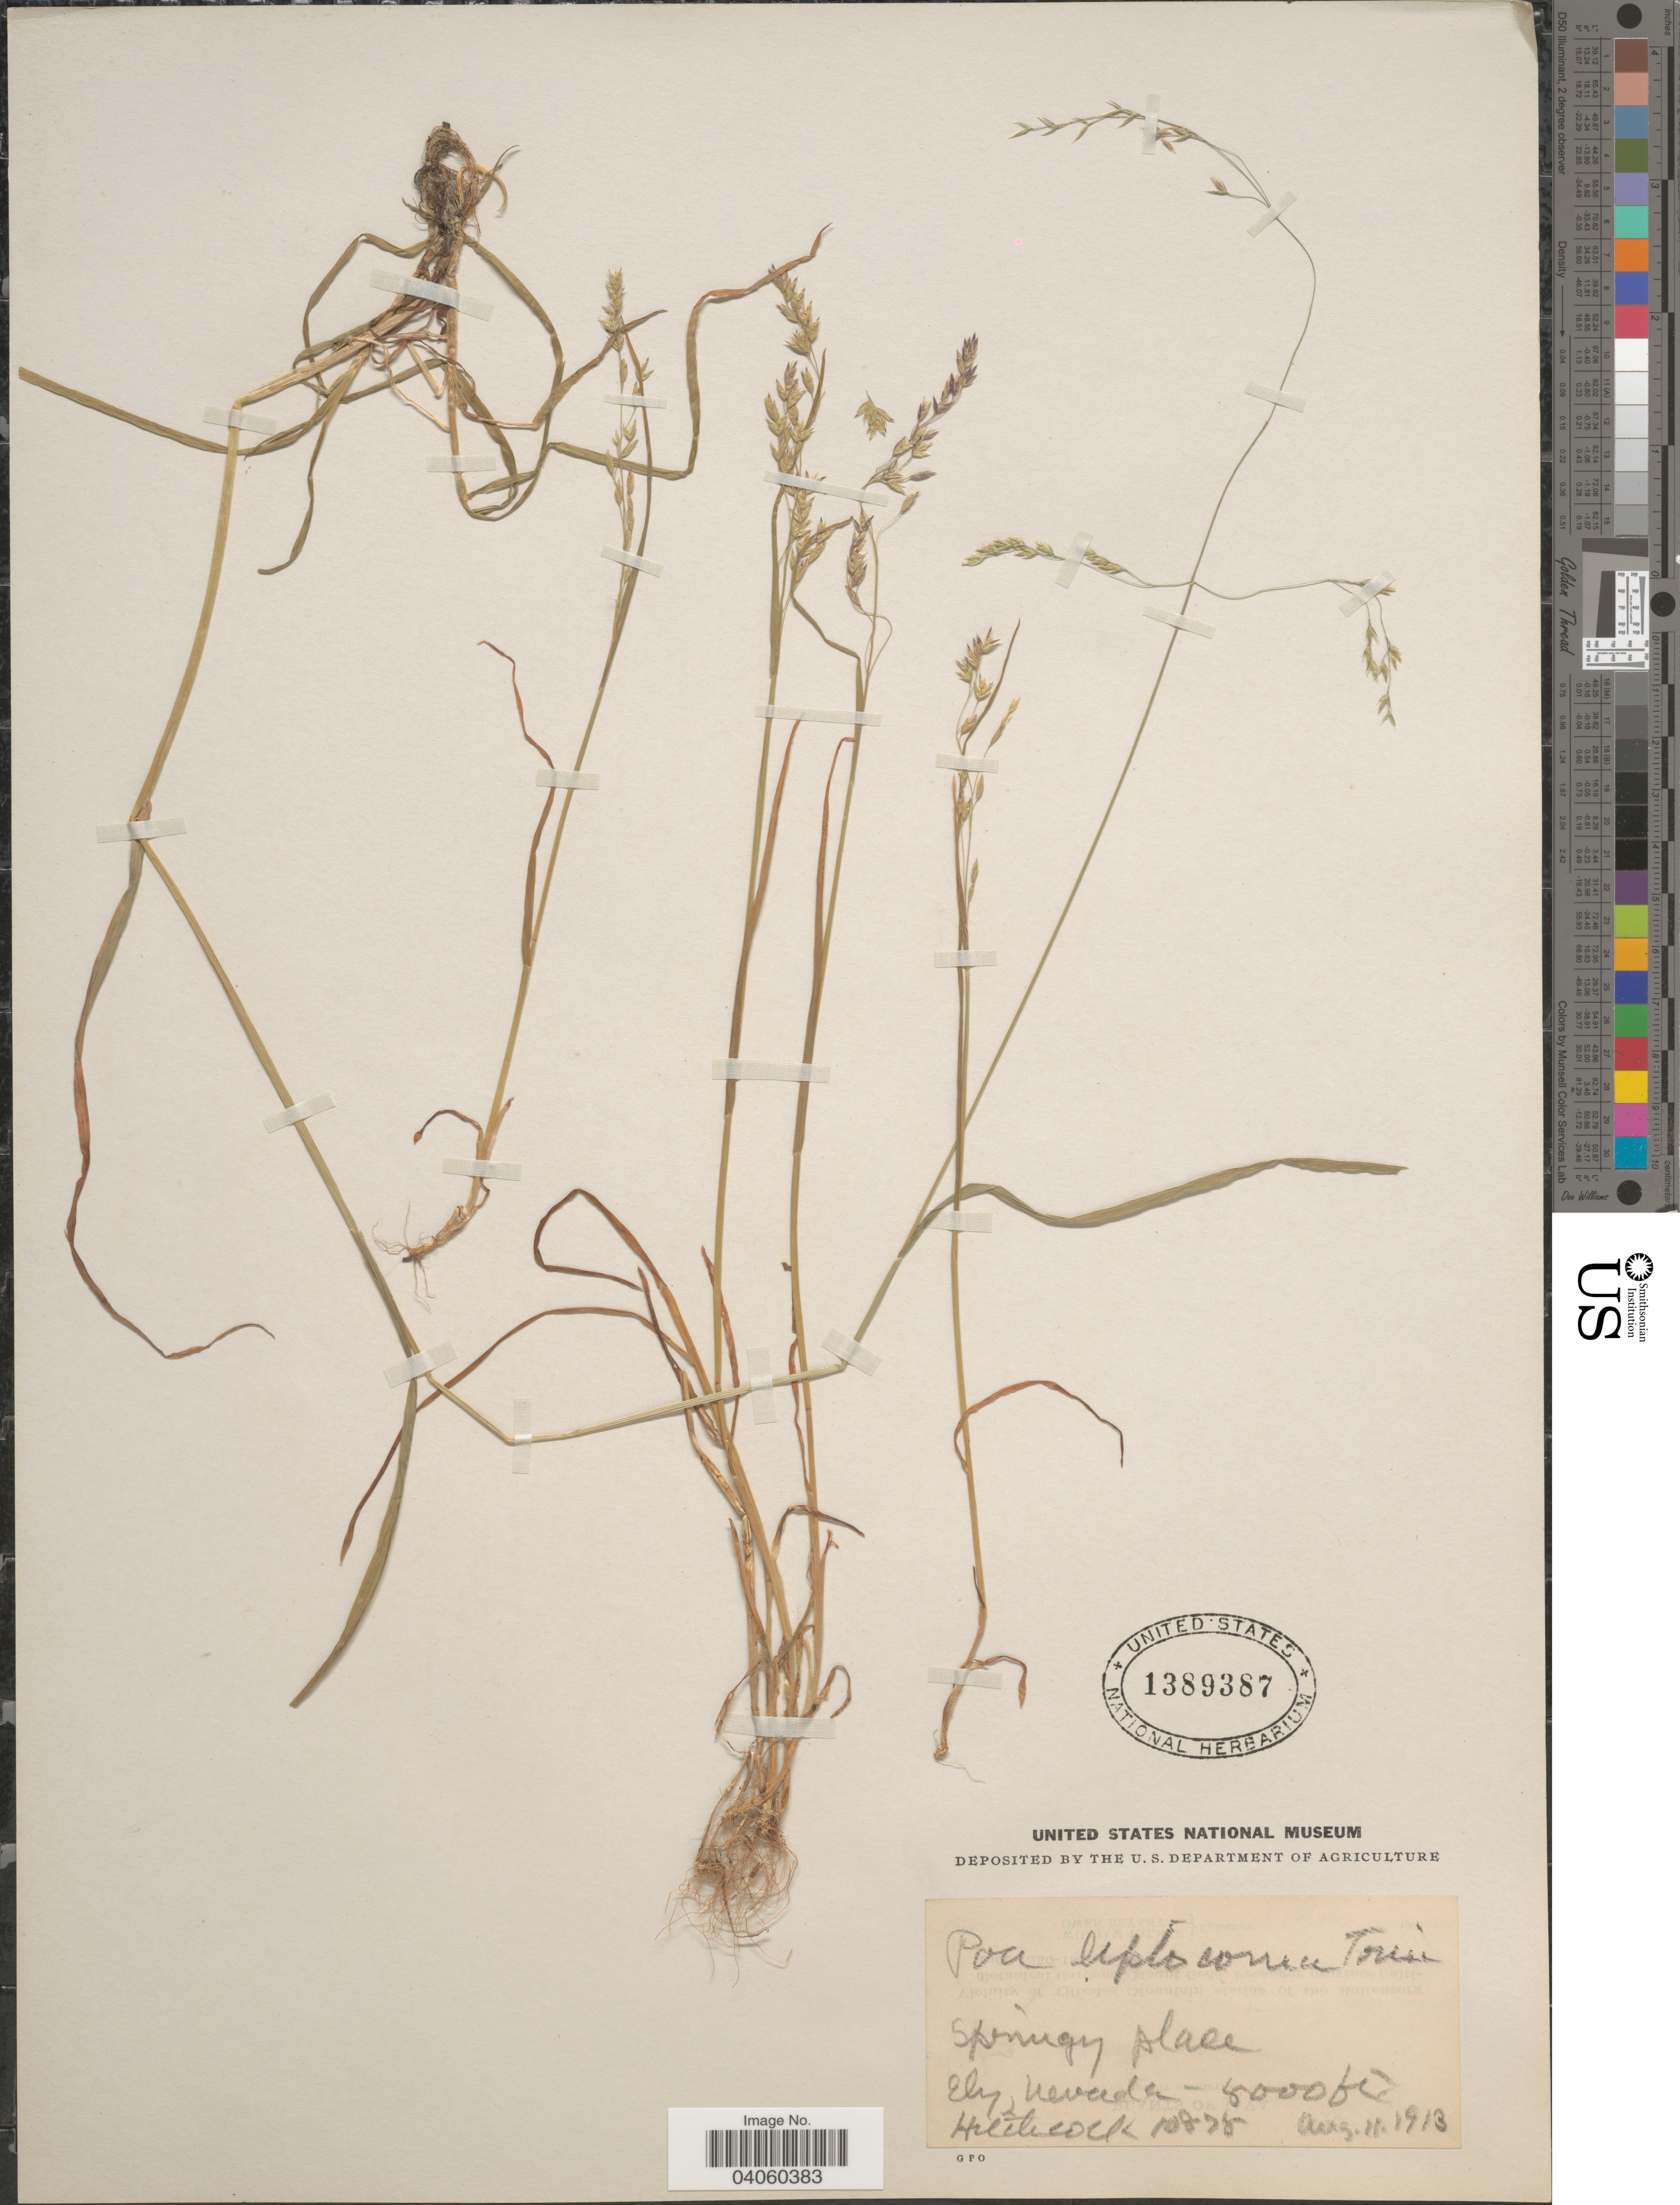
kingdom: Plantae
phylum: Tracheophyta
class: Liliopsida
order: Poales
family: Poaceae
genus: Poa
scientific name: Poa leptocoma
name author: Trin.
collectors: -- Hitchcock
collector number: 10878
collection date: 1913-08-11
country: United States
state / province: Nevada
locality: Springy place, Ely.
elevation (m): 2438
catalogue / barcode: US 1389387